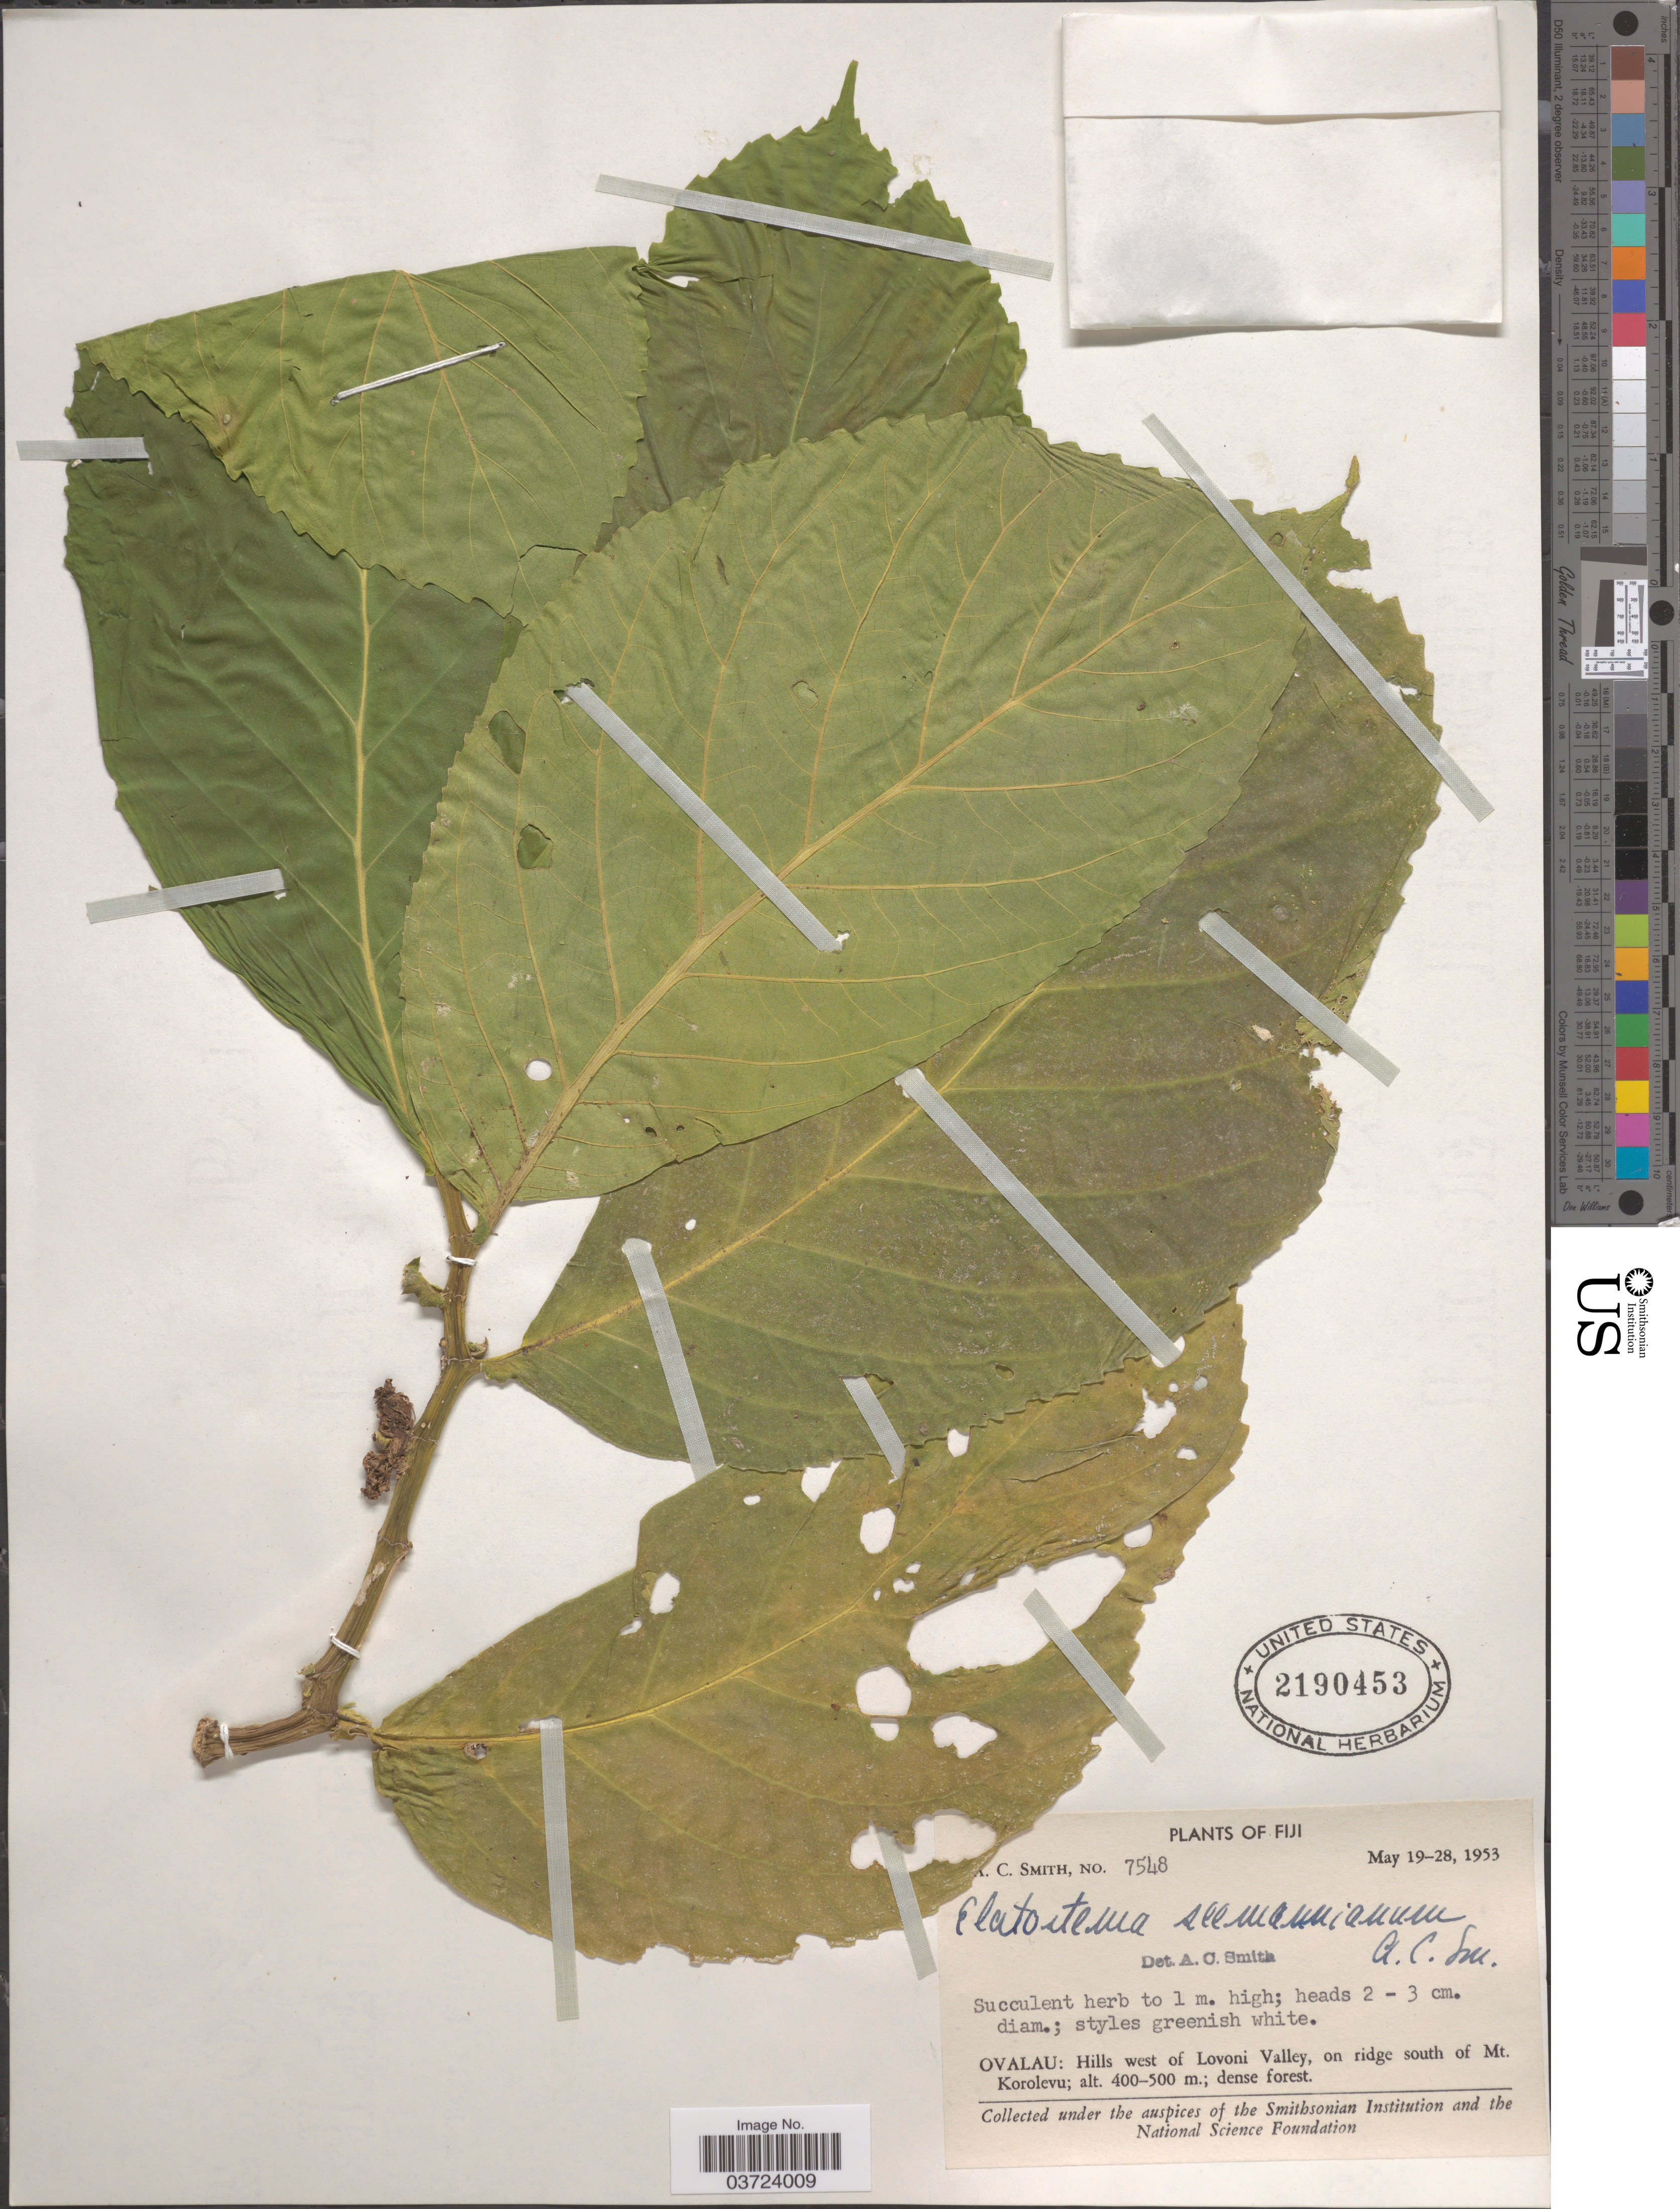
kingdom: Plantae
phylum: Tracheophyta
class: Magnoliopsida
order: Rosales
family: Urticaceae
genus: Elatostema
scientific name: Elatostema seemannianum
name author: A.C. Sm.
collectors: A. C. Smith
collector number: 7548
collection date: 1953-05-19/1953-05-28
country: Fiji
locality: Ovalau: Hills west of Lovoni Valley, on ridge south of Mt. Korolevu.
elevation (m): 400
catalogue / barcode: US 2190453